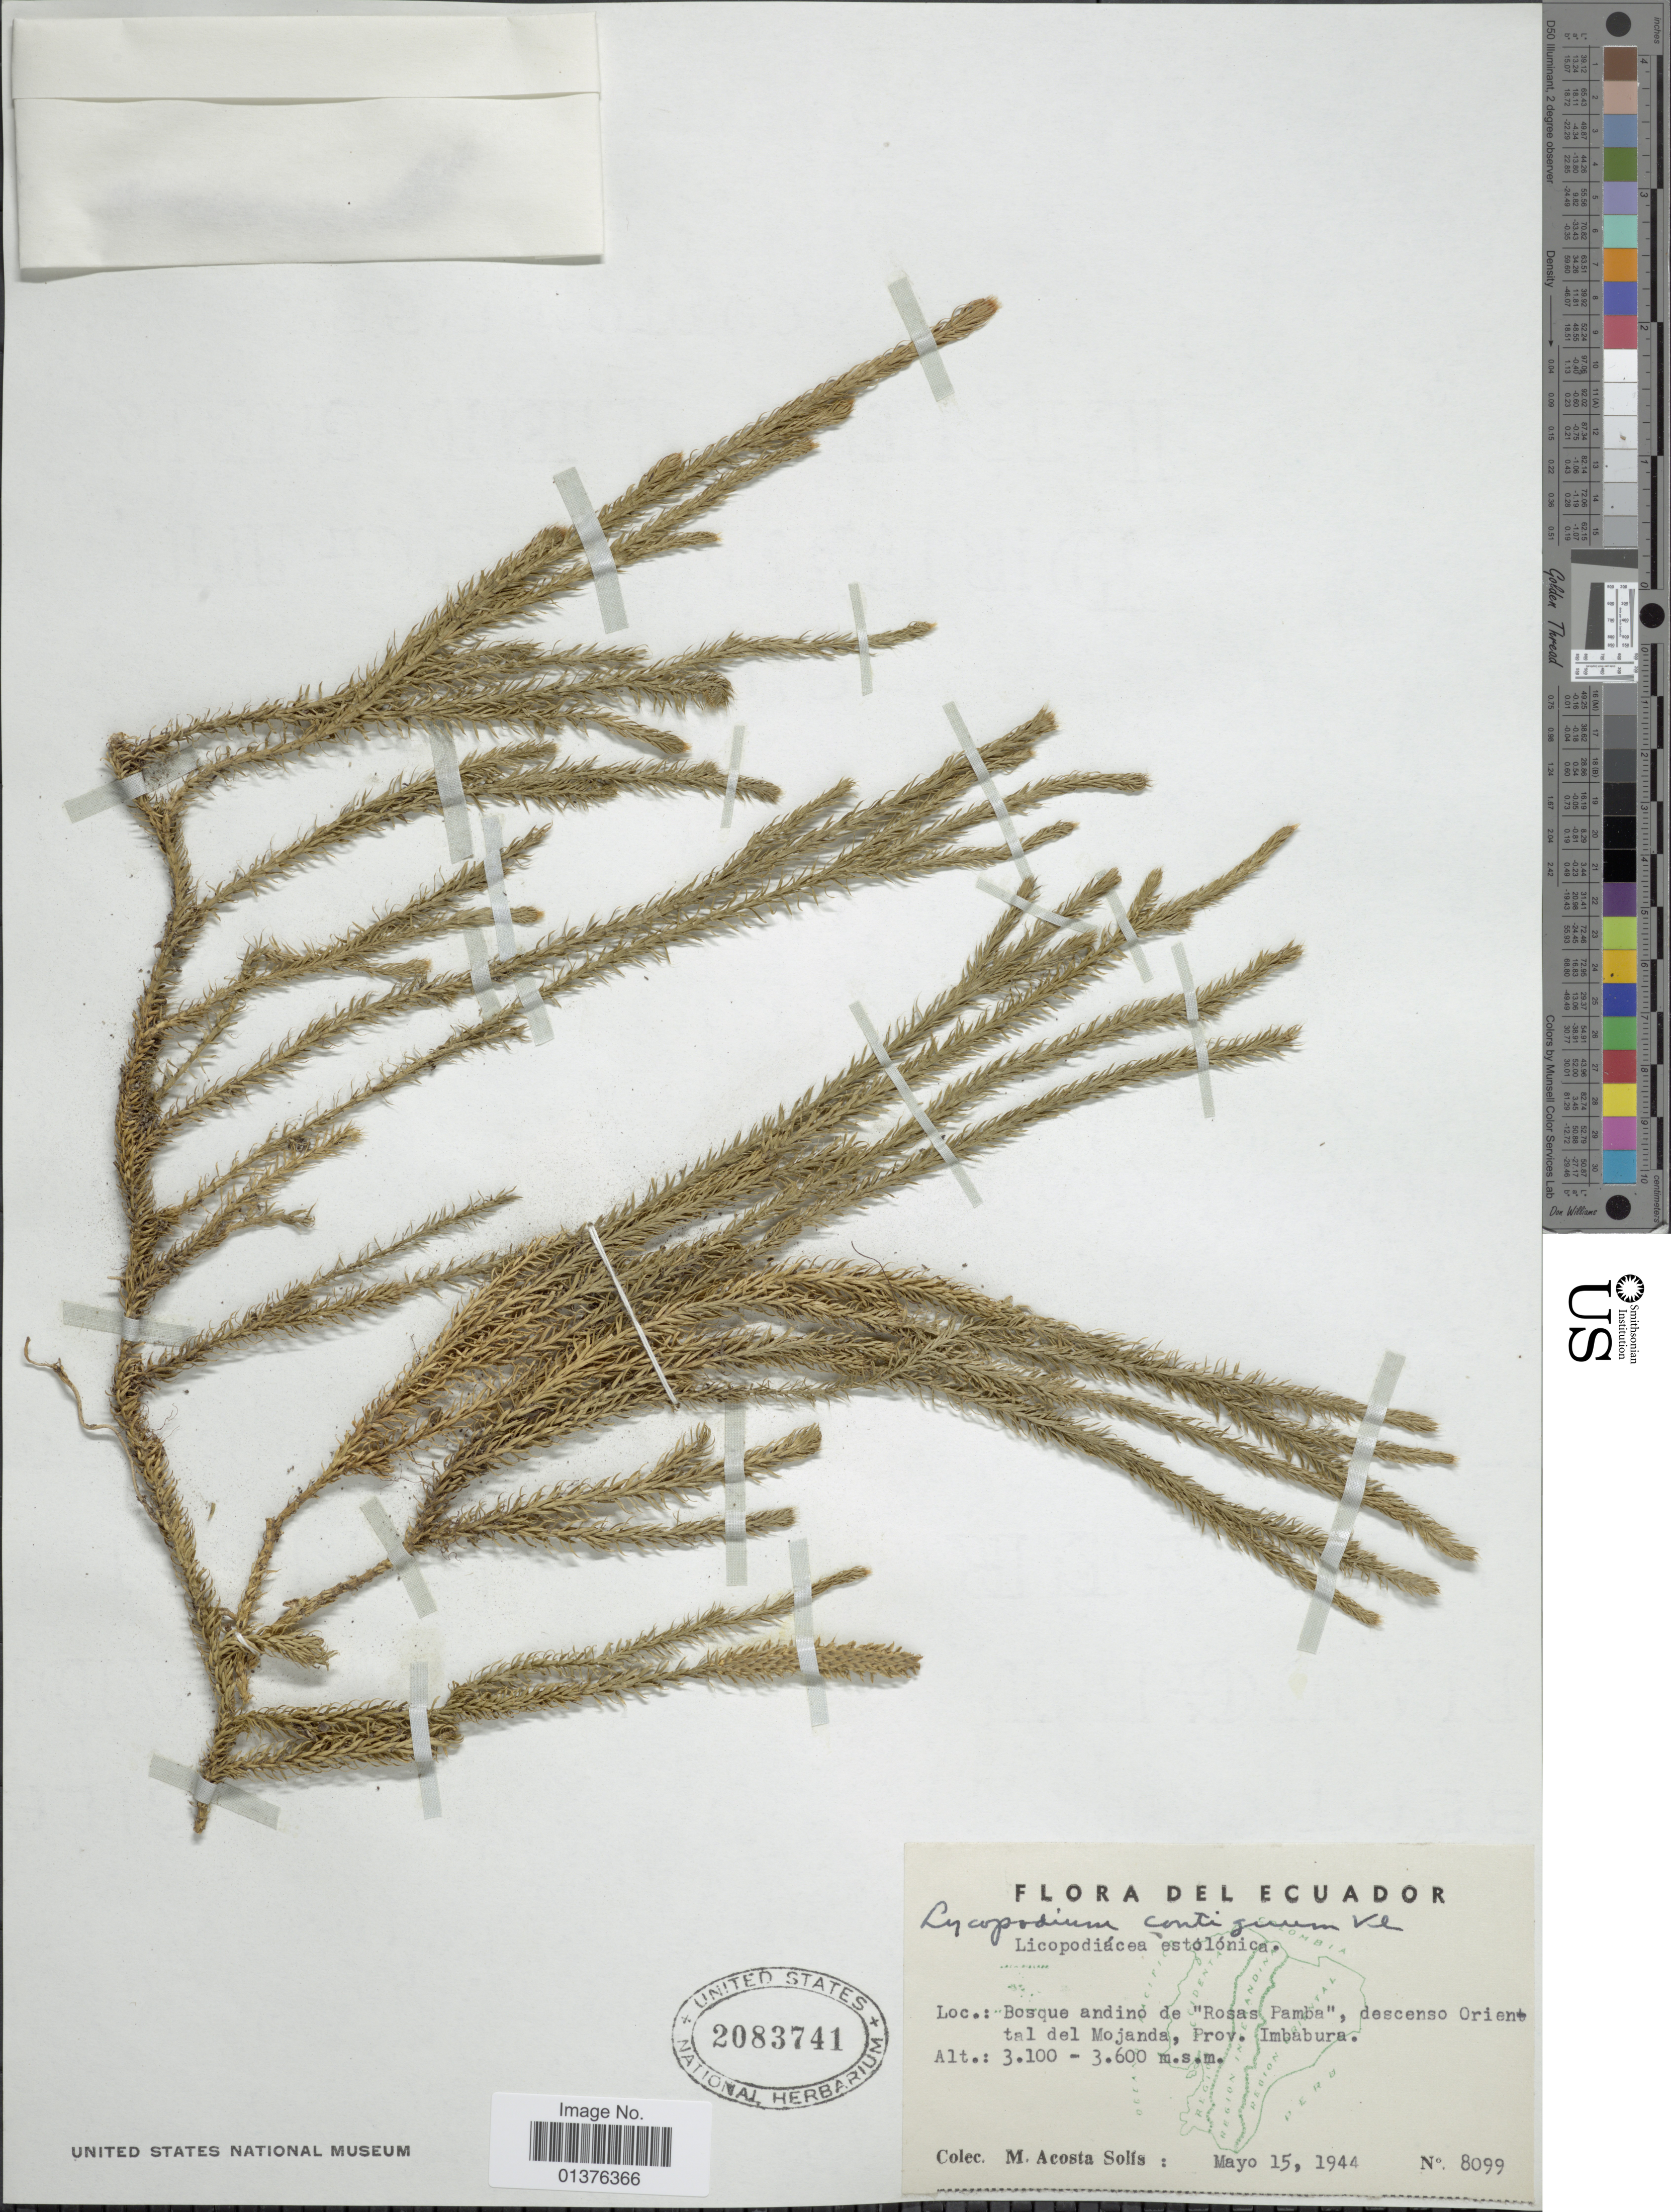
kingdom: Plantae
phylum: Tracheophyta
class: Lycopodiopsida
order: Lycopodiales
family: Lycopodiaceae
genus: Lycopodium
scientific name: Lycopodium clavatum subsp. contiguum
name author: (Klotzsch) B. Øllg.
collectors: M. Acosta Solis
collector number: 8099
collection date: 1944-05-15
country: Ecuador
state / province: Imbabura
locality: Bosque andino de "Rosas Pamba", descensp Oriental del Mojanda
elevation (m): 3100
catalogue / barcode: US 2083741